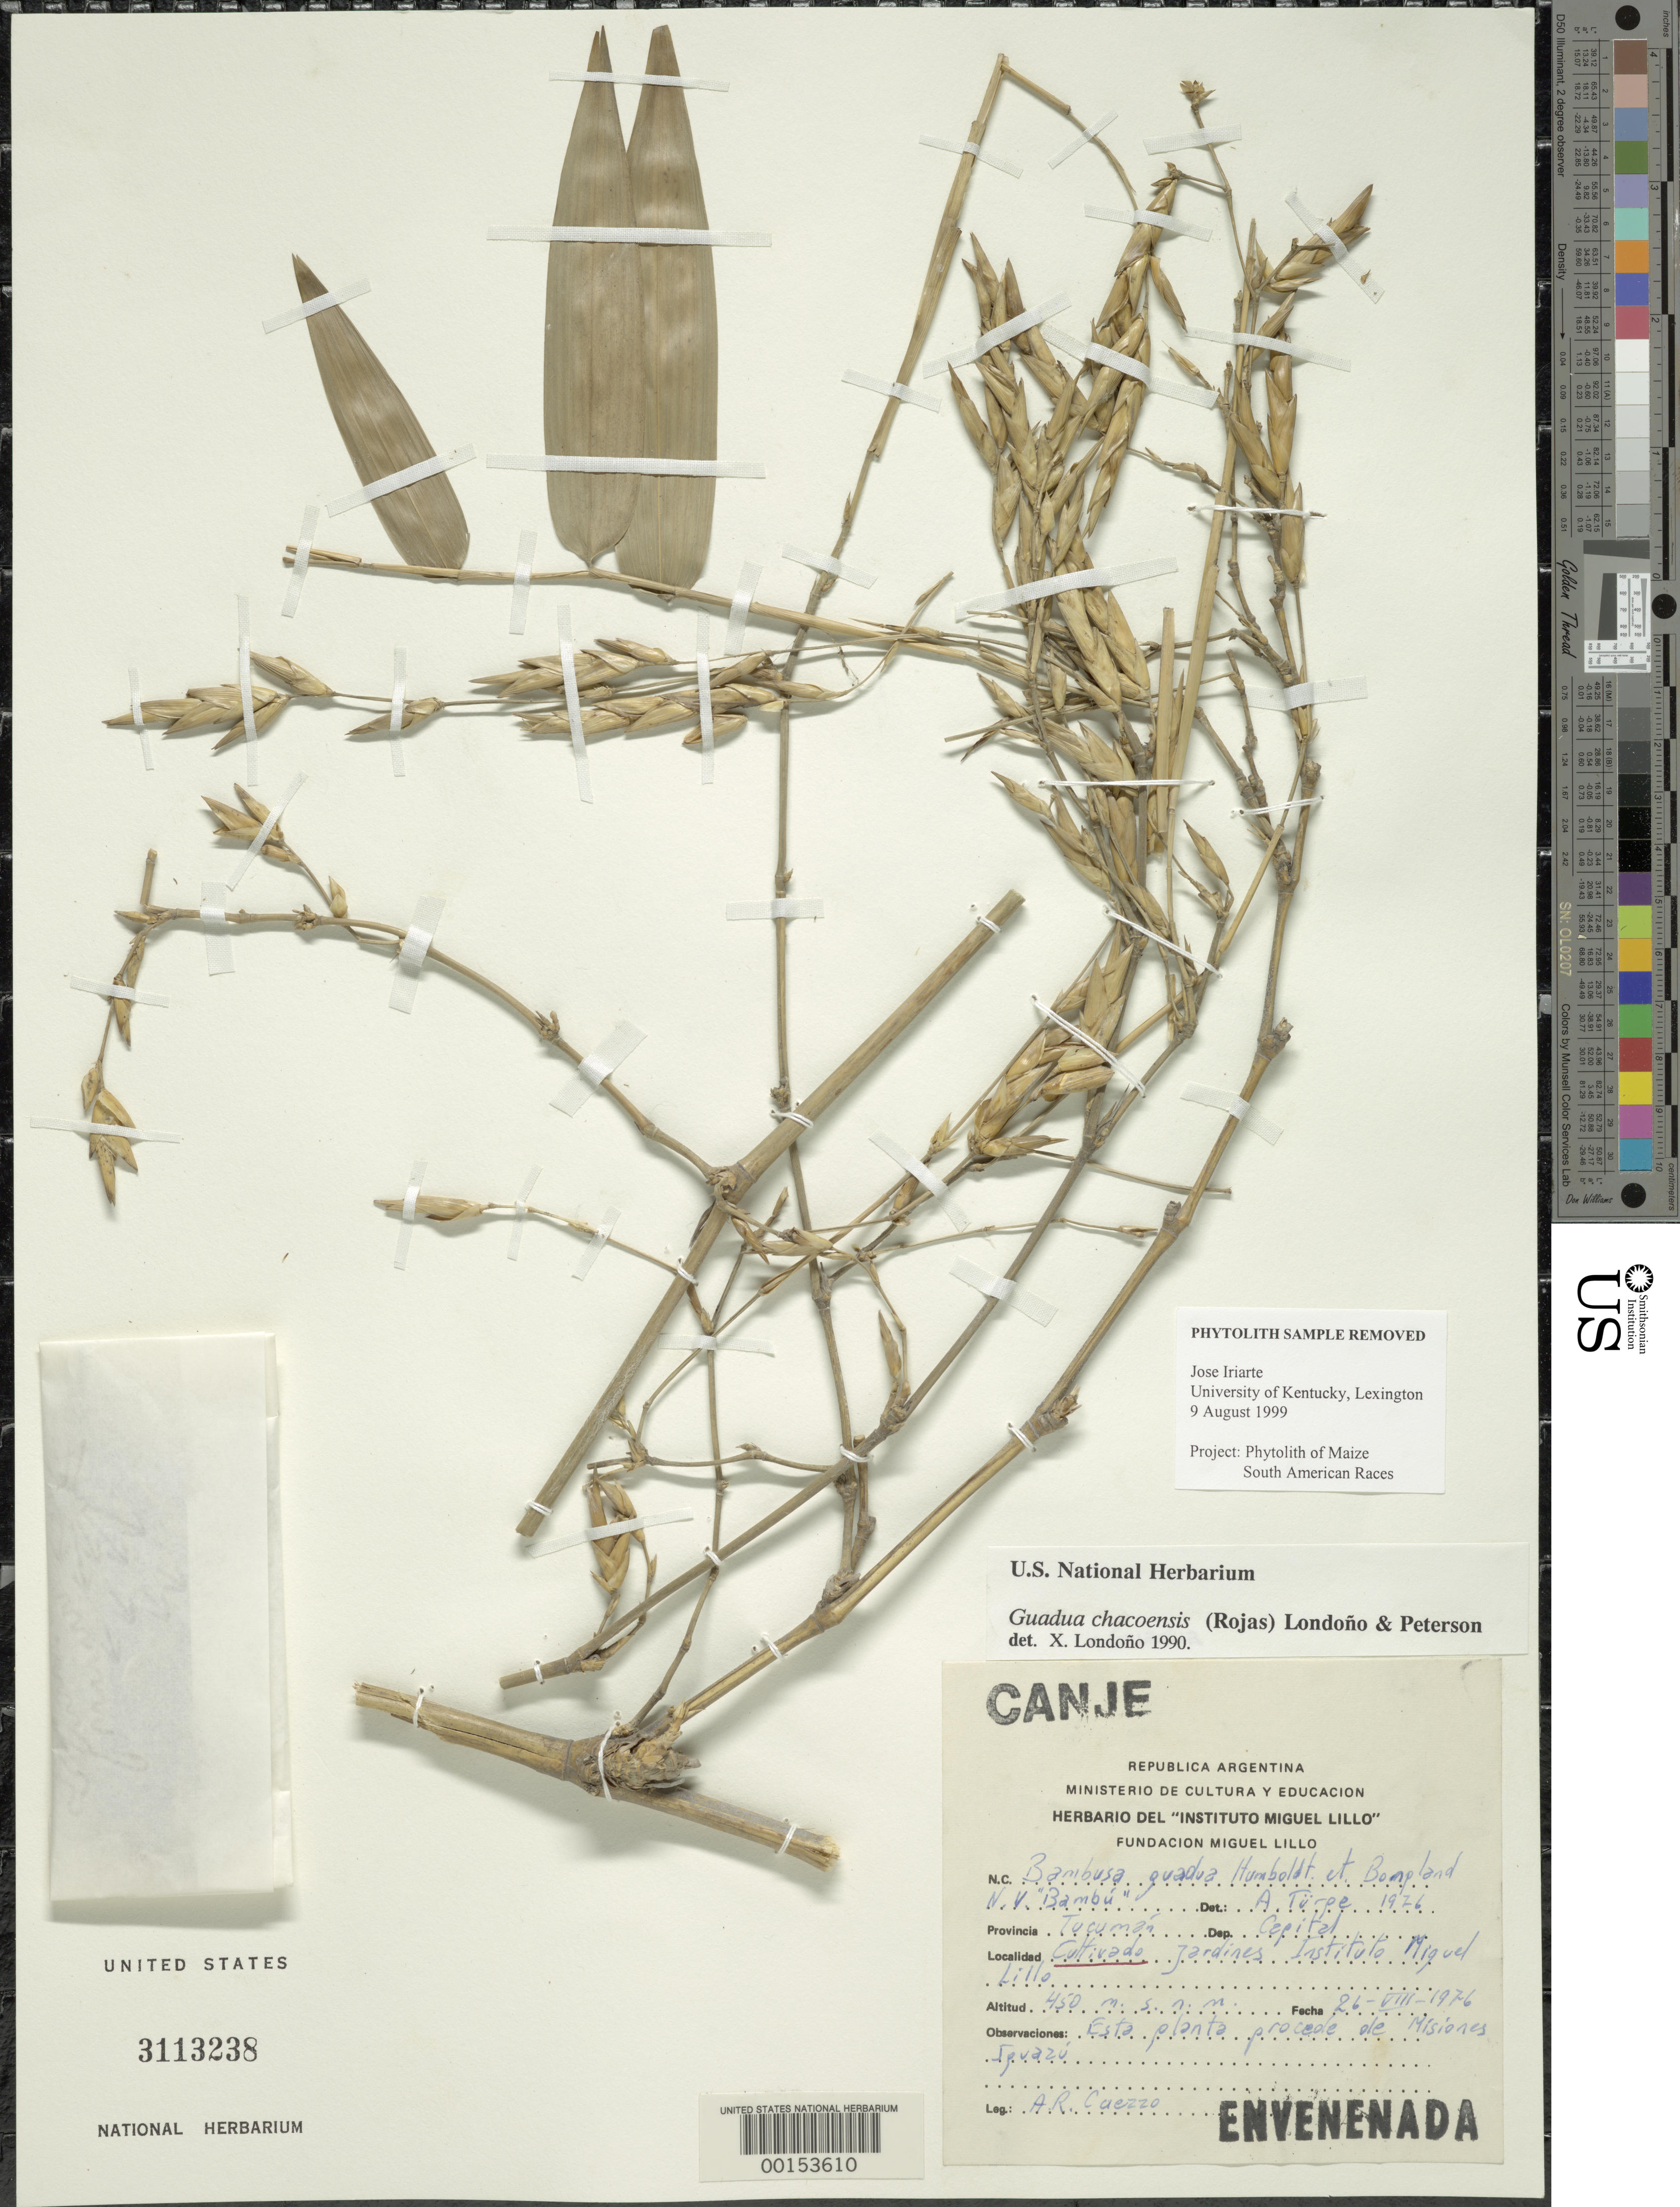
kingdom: Plantae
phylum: Tracheophyta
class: Liliopsida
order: Poales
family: Poaceae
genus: Guadua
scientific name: Guadua chacoensis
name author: (Rojas) Londoño & P.M. Peterson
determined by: Londoño, X., (TULV), Jardin Botanico "Juan Maria Cespedes"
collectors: A. Cuezzo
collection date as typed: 26 Aug 1976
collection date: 1976-08-26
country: Argentina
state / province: Tucumán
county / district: Capital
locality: Miguel Lillo cultivated gardens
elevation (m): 450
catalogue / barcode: US 3113238